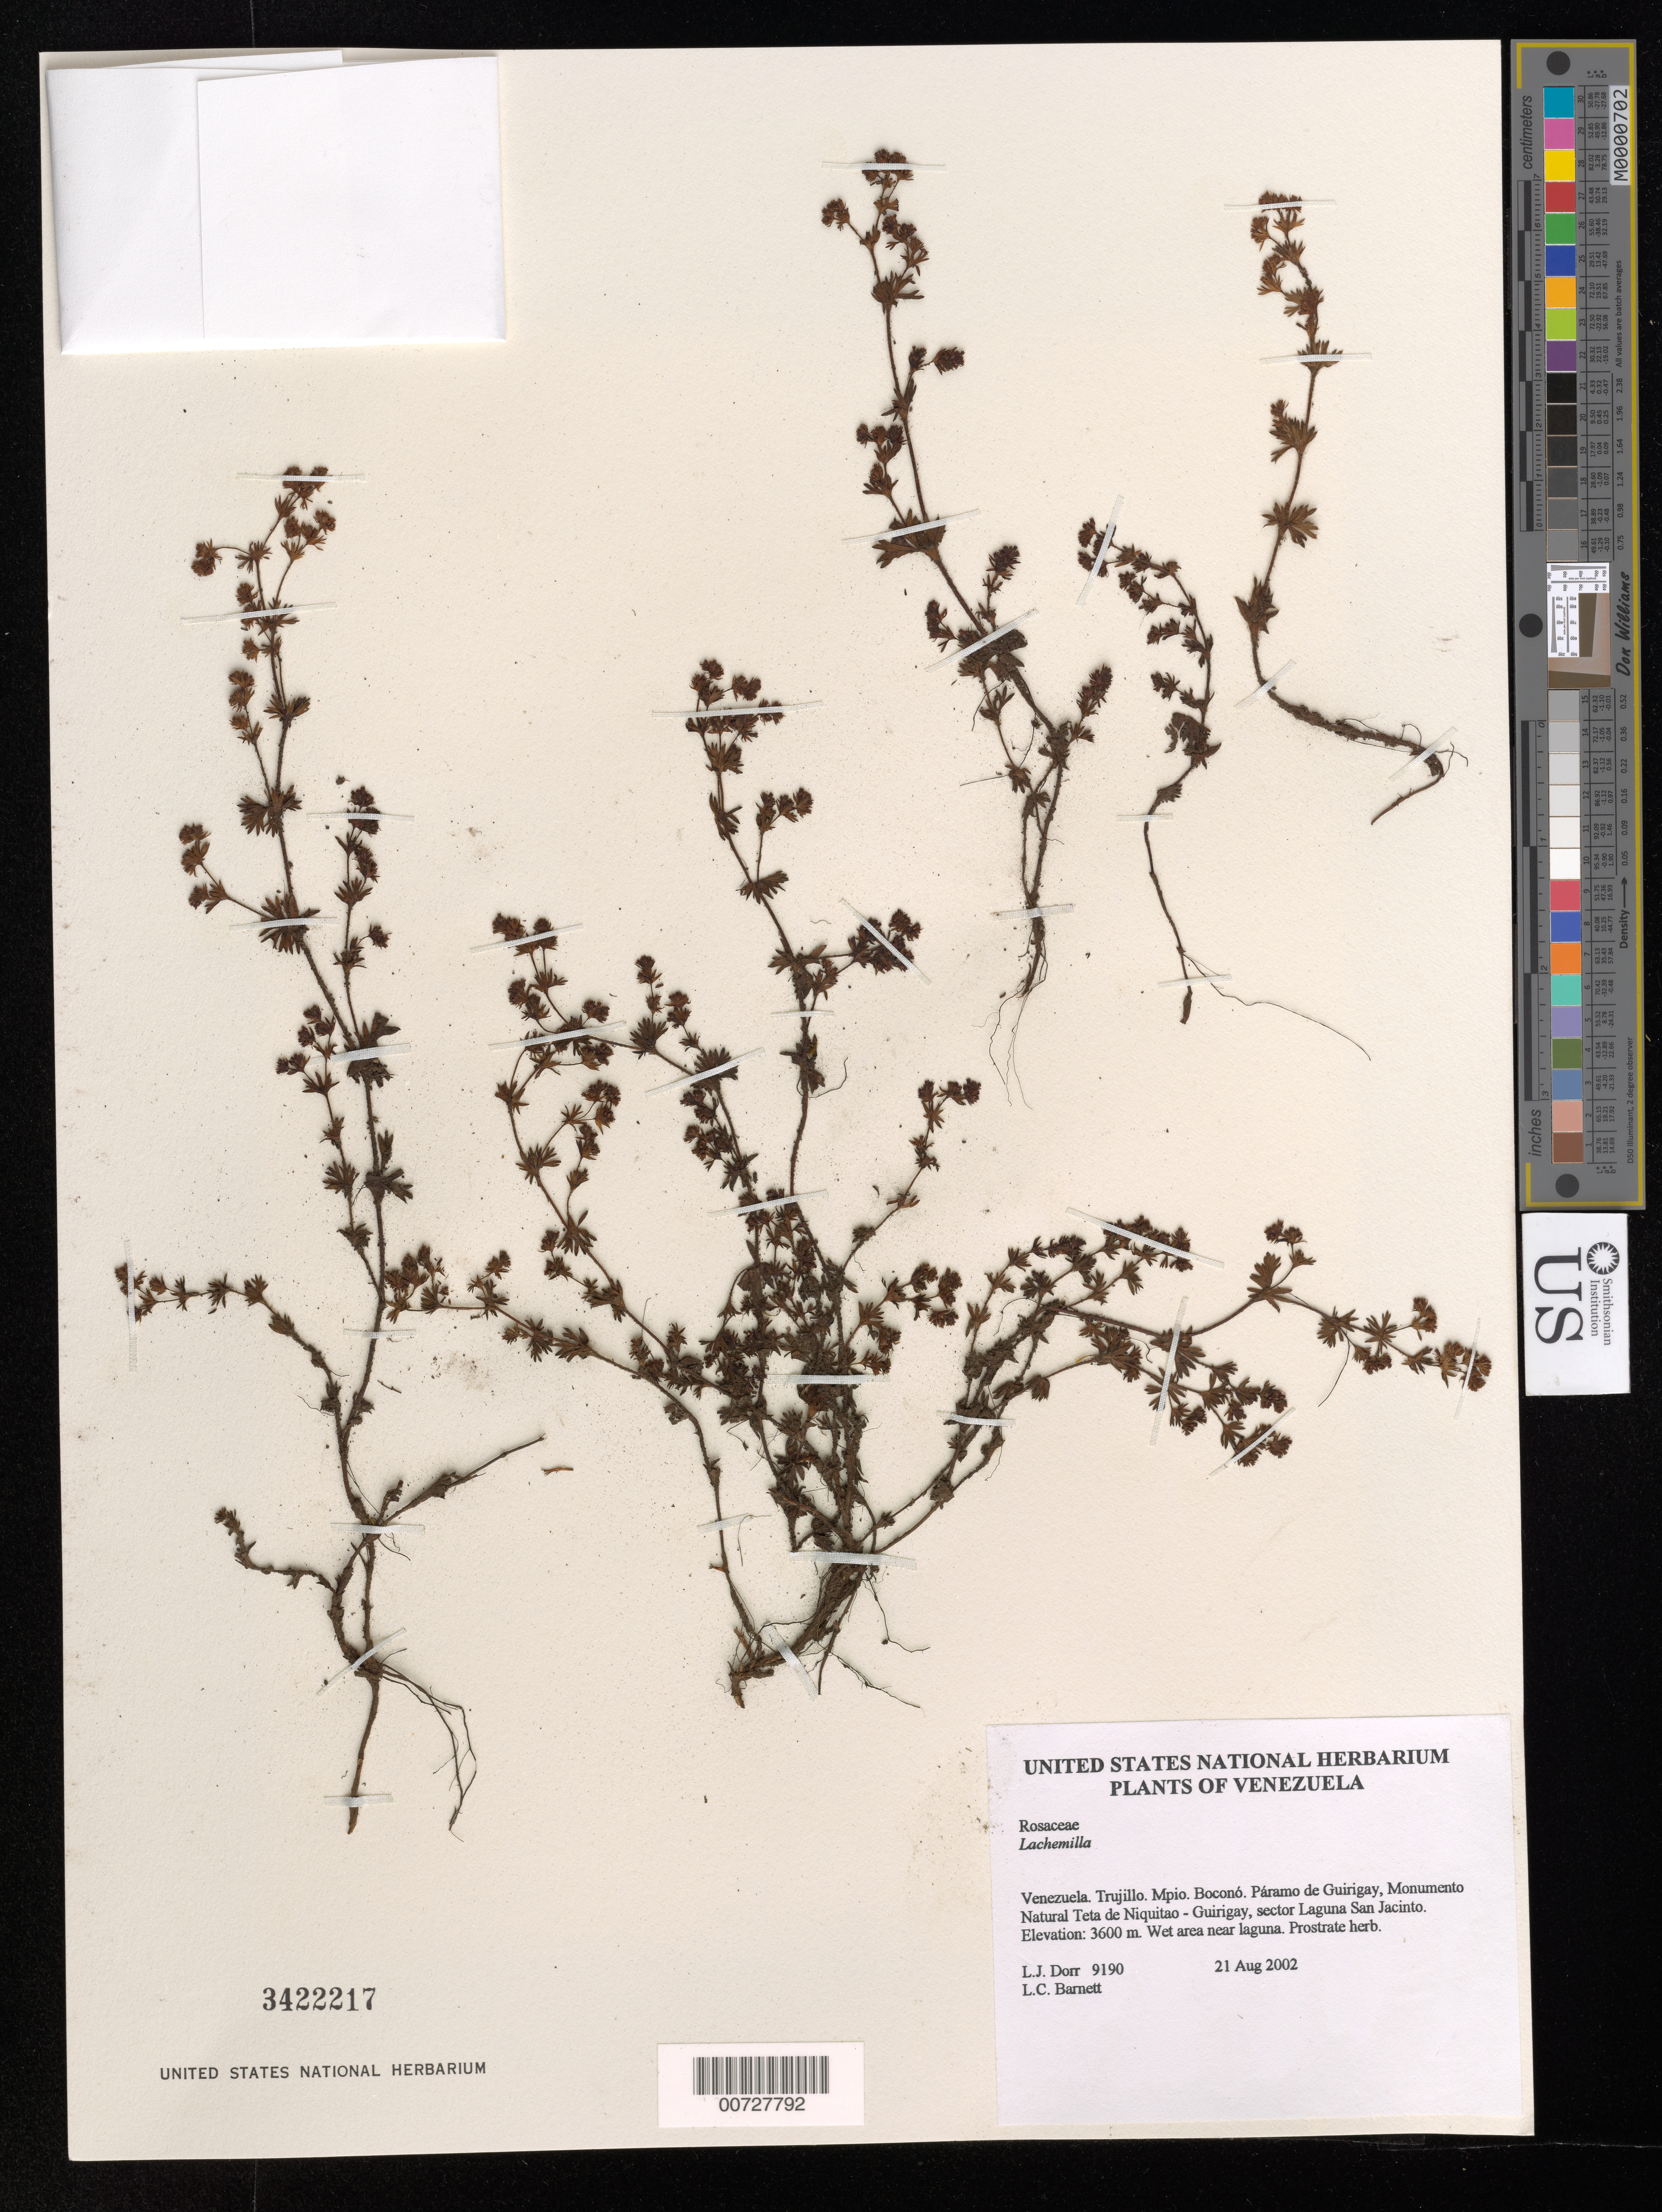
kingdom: Plantae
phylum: Tracheophyta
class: Magnoliopsida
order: Rosales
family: Rosaceae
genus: Lachemilla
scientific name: Lachemilla sp.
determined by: Dorr, L. J., (BOT), Smithsonian Institution - National Museum of Natural History (UNITED STATES)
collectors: L. J. Dorr & L. C. Barnett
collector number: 9190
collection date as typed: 21 Aug 2002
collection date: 2002-08-21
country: Venezuela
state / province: Trujillo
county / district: Boconó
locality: Páramo de Guirigay, Monumento Natural Teta de Niquitao - Guirigay, sector Laguna San Jacinto.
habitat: Wet area near laguna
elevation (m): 3600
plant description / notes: PORT, QCA, US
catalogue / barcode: US 3422217